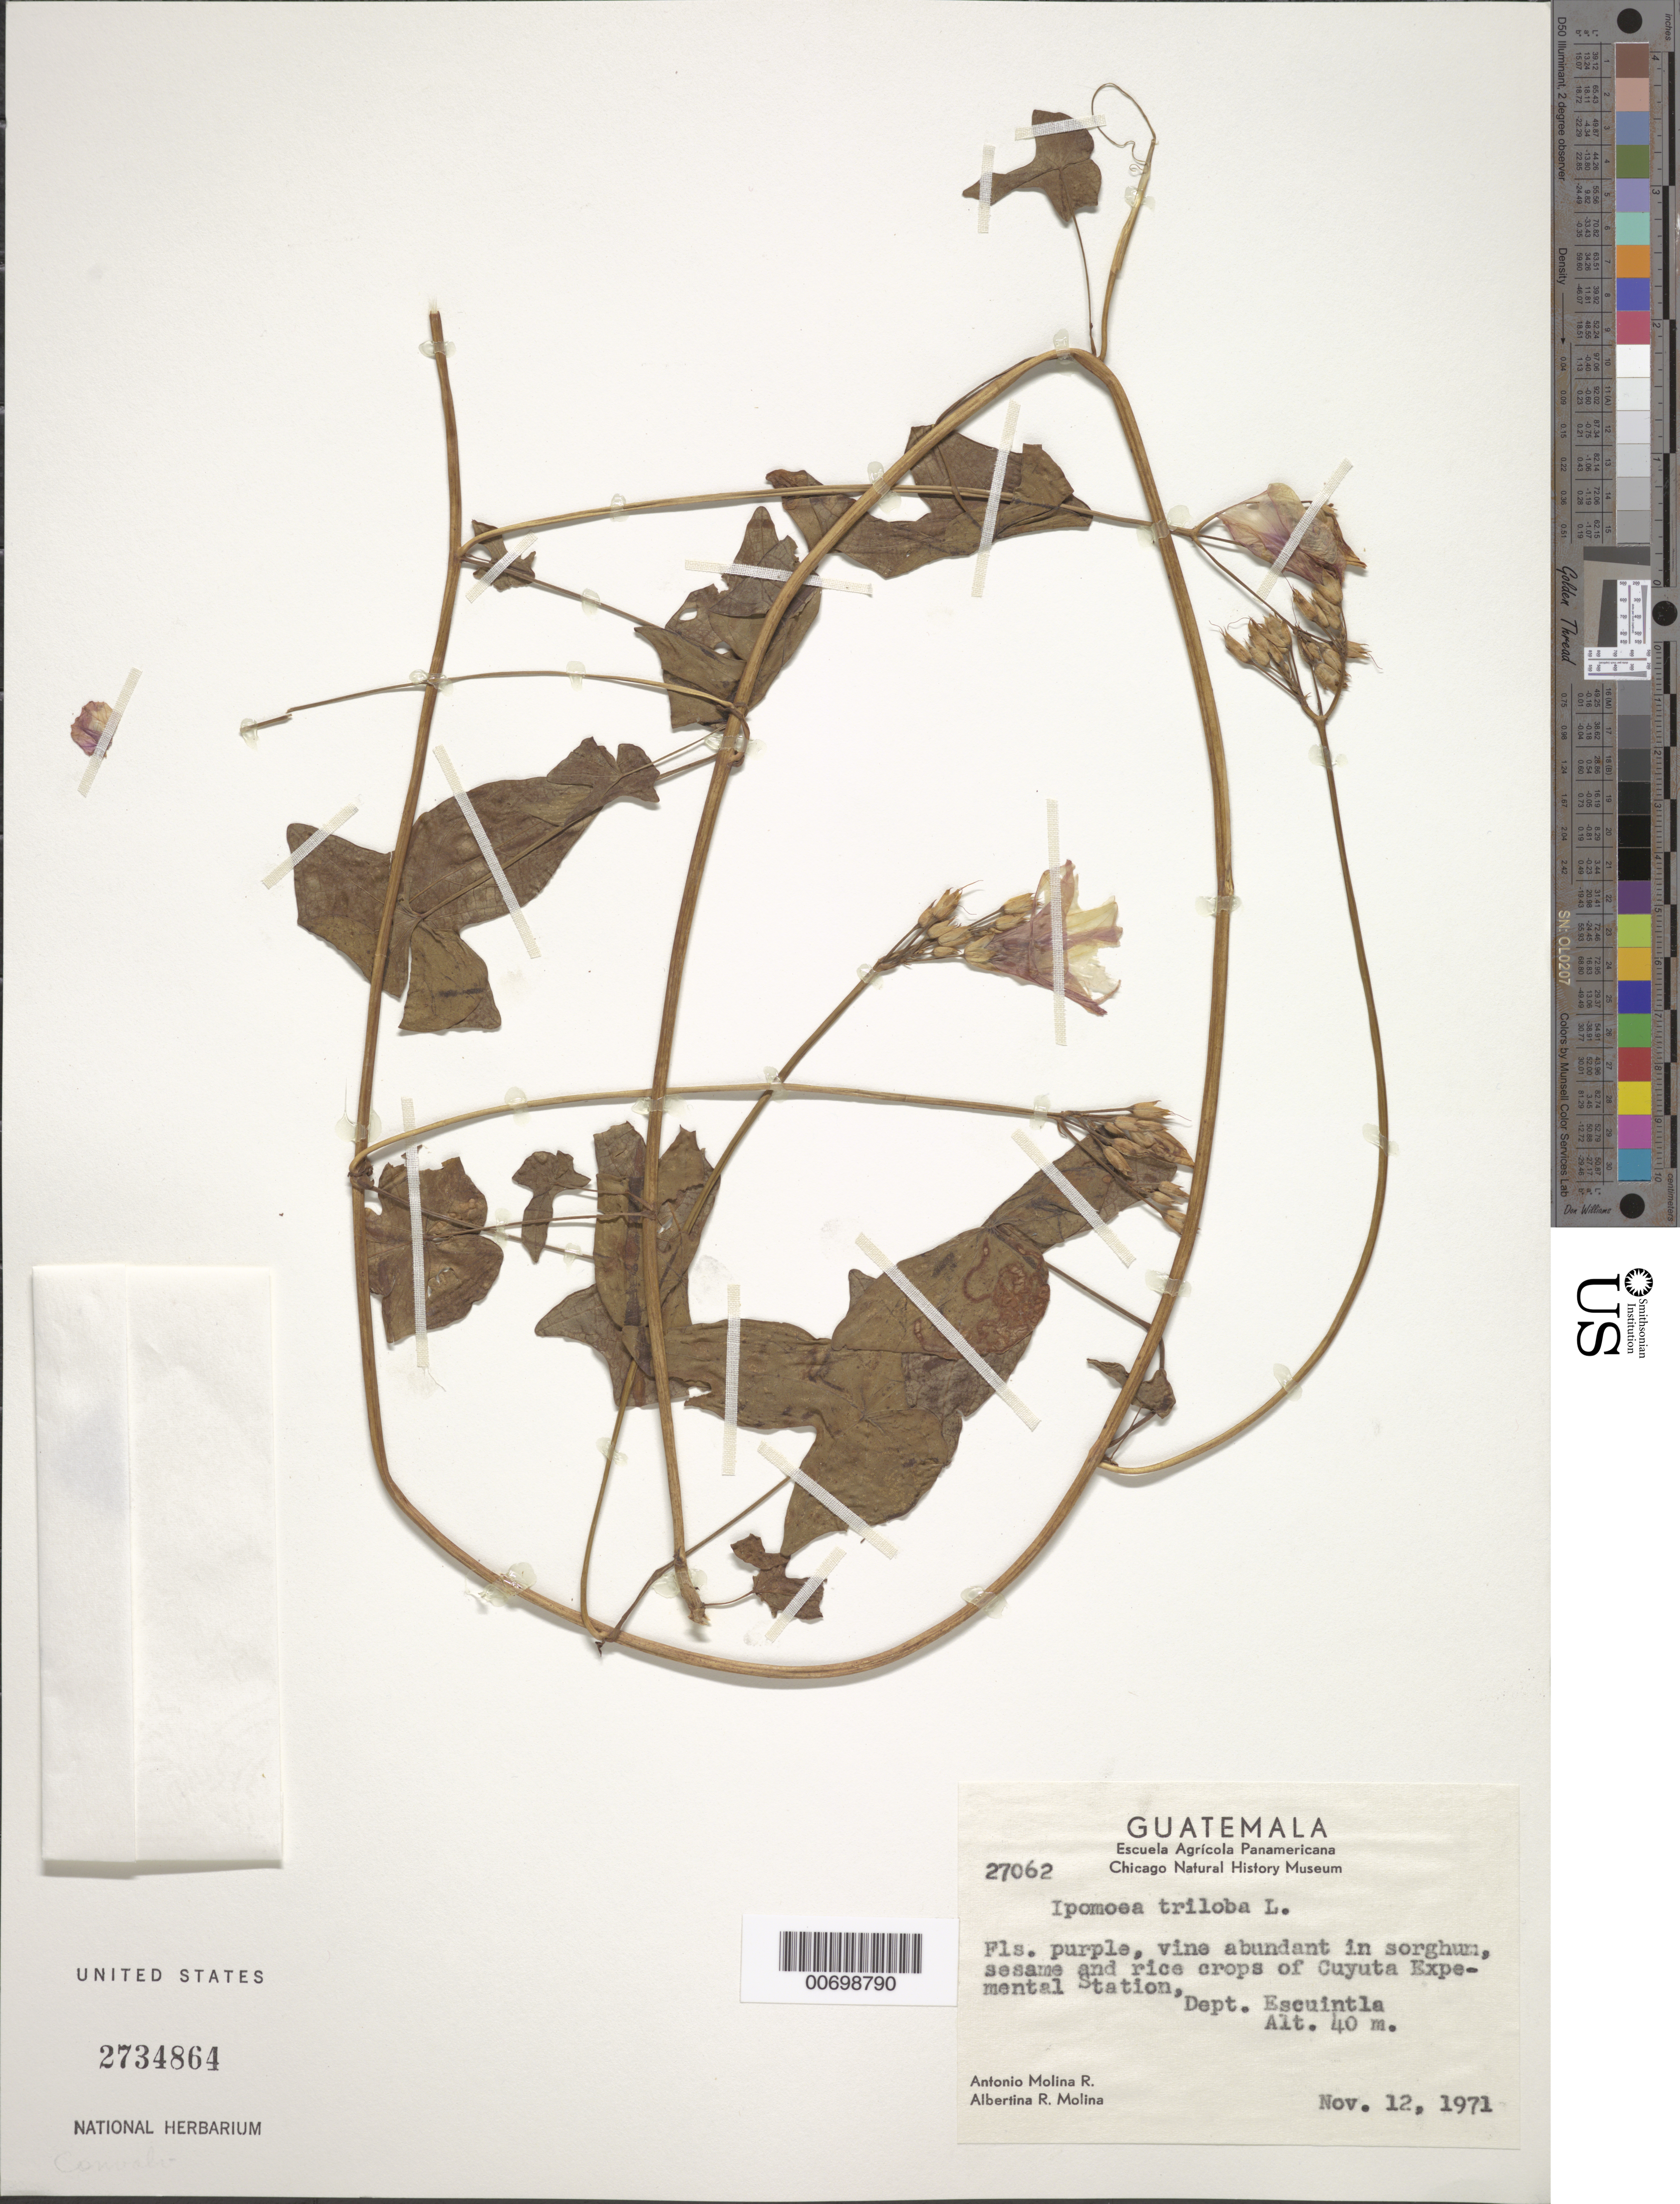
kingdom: Plantae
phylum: Tracheophyta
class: Magnoliopsida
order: Solanales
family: Convolvulaceae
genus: Ipomoea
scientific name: Ipomoea triloba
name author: L.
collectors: A. Molina R. & A. R. Molina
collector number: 27062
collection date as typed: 12 Nov 1971 or 11 Dec 1971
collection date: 1971-11-12 or 1971-12-11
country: Guatemala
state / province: Escuintla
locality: Cuyuta Experimental Station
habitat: In sorghum, sesame and rice crops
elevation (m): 40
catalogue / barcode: US 2734864